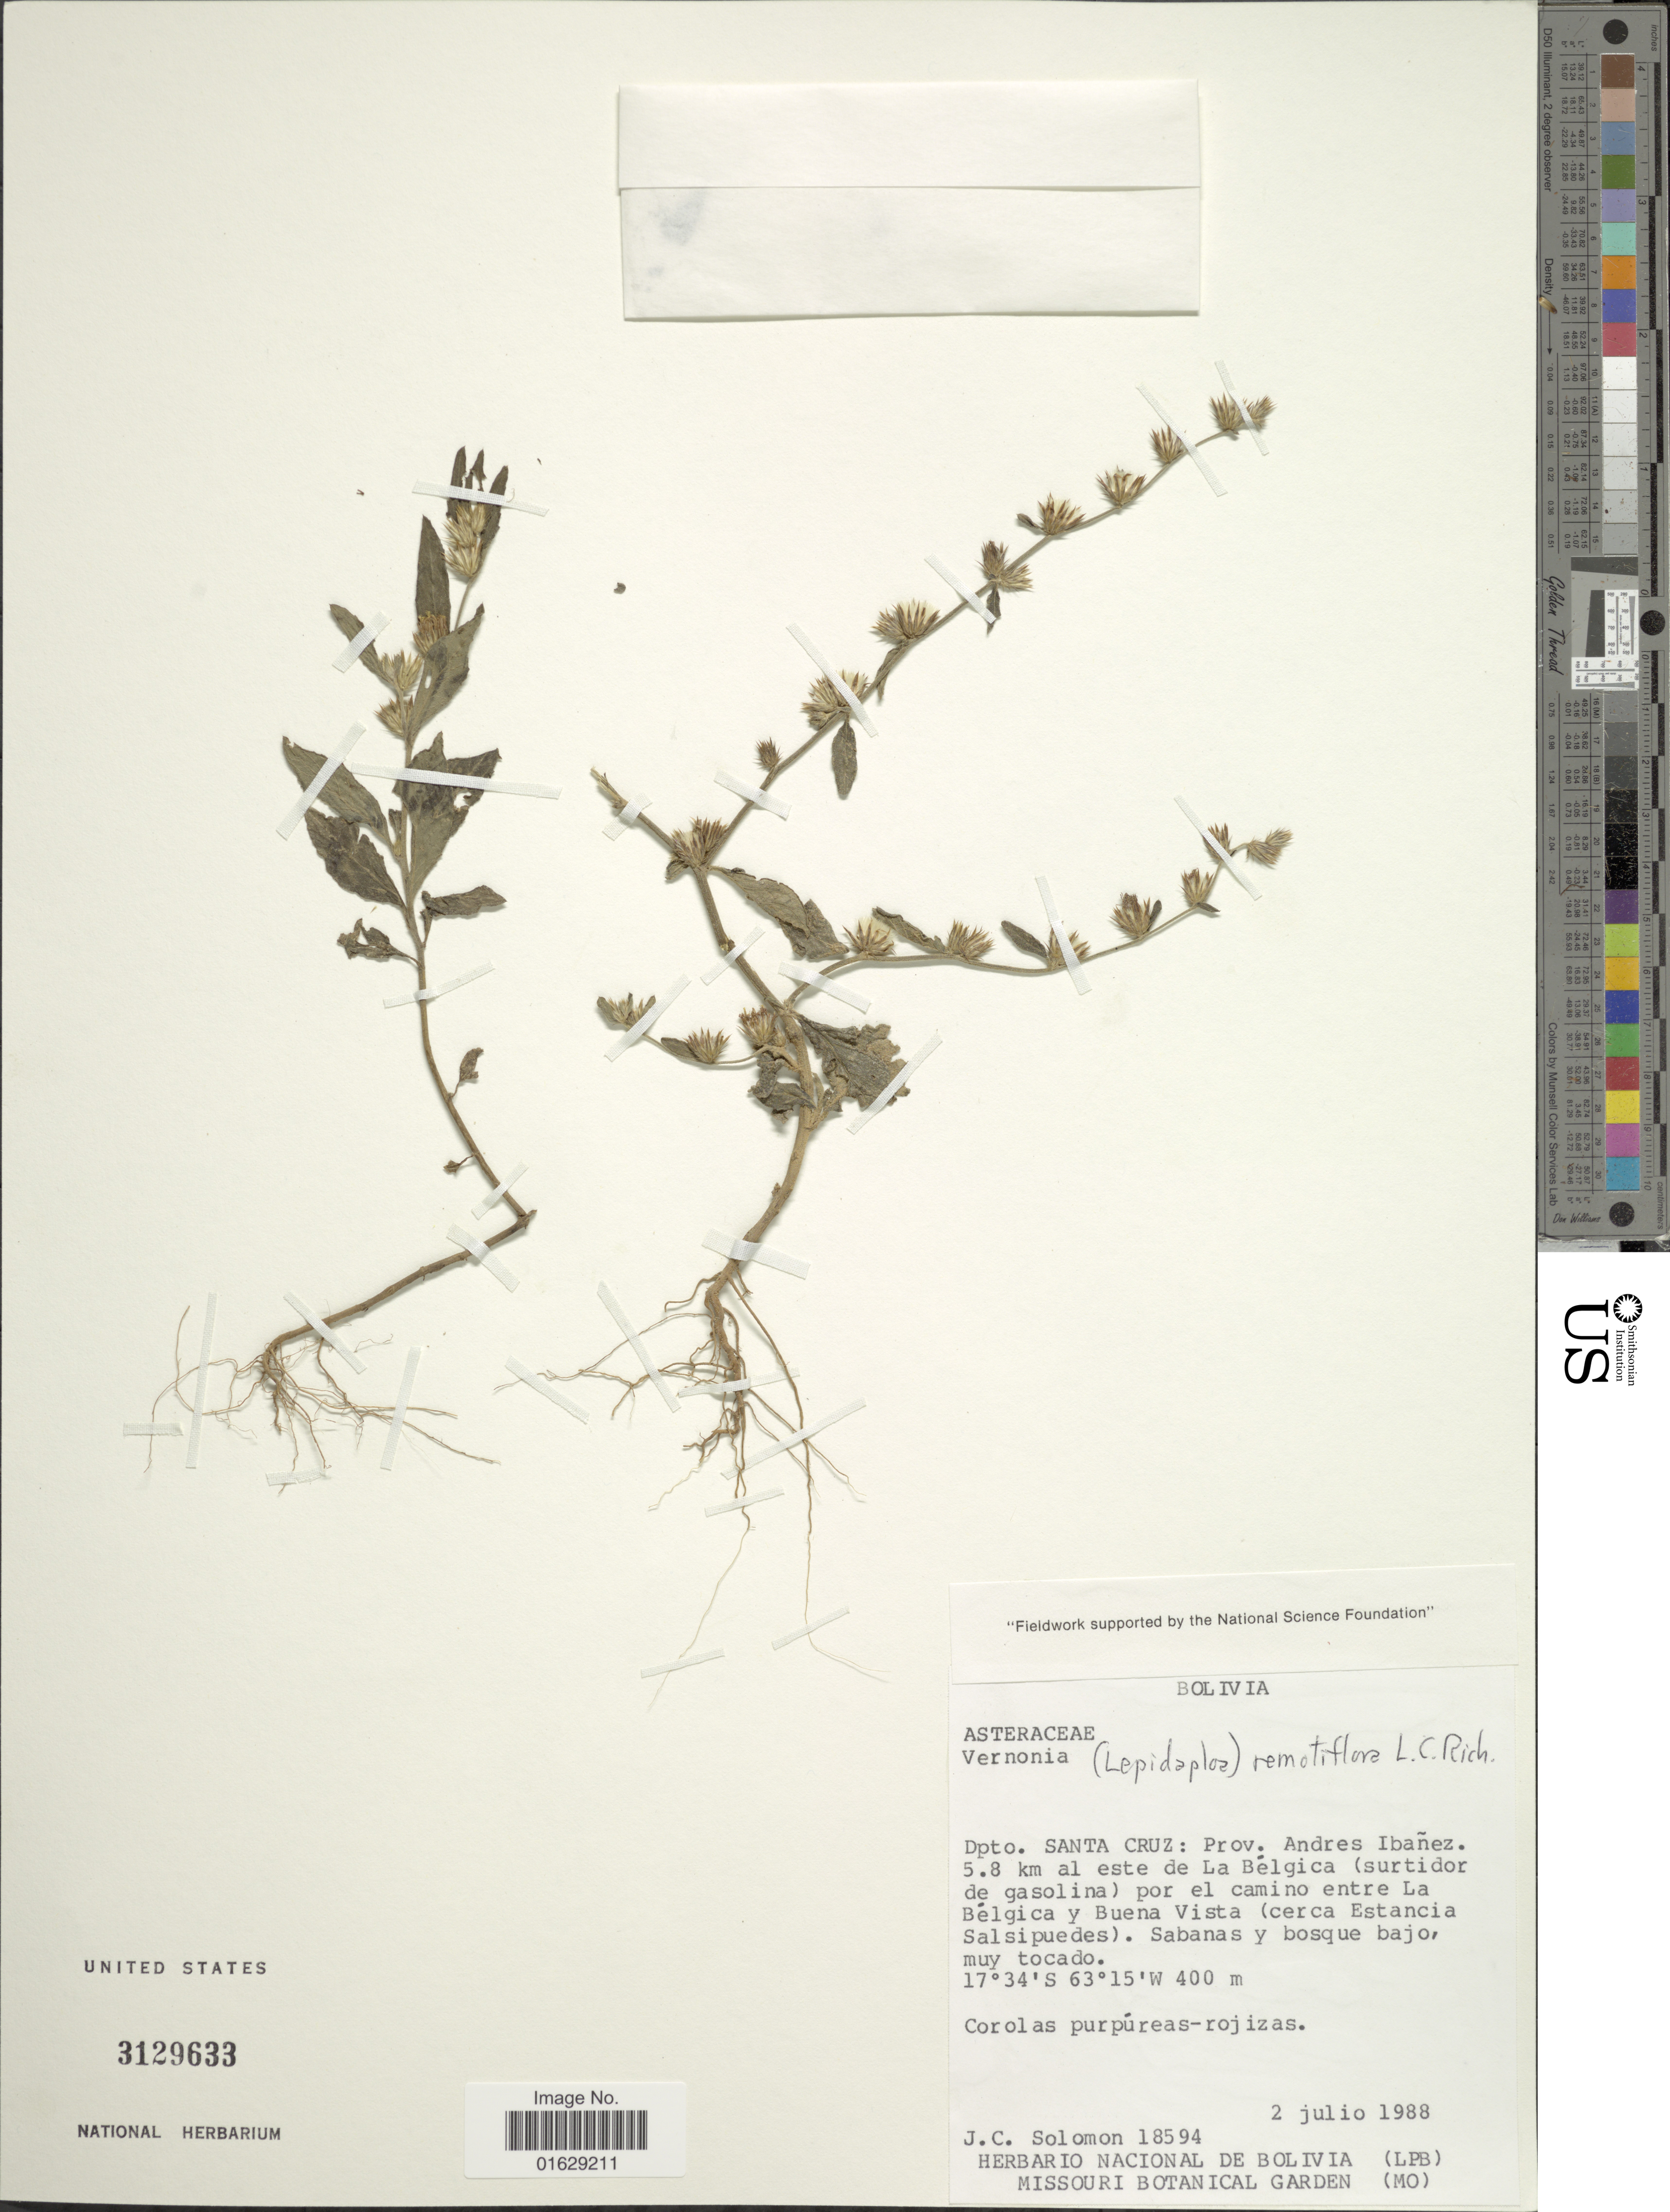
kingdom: Plantae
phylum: Tracheophyta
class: Magnoliopsida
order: Asterales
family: Asteraceae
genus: Lepidaploa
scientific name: Lepidaploa remotiflora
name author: (Rich.) H. Rob.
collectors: J. C. Solomon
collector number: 18594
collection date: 1988-07-02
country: Bolivia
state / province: Santa Cruz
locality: Dpto. Santa Cruz: Prov: Andres Ibanez, 5.8 km al este de La Belgica (surtidor de gasolina) por el camino etre La Belgica y Buena Vista (cerca Estancia Salsipuedes)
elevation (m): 400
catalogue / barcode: US 3129633